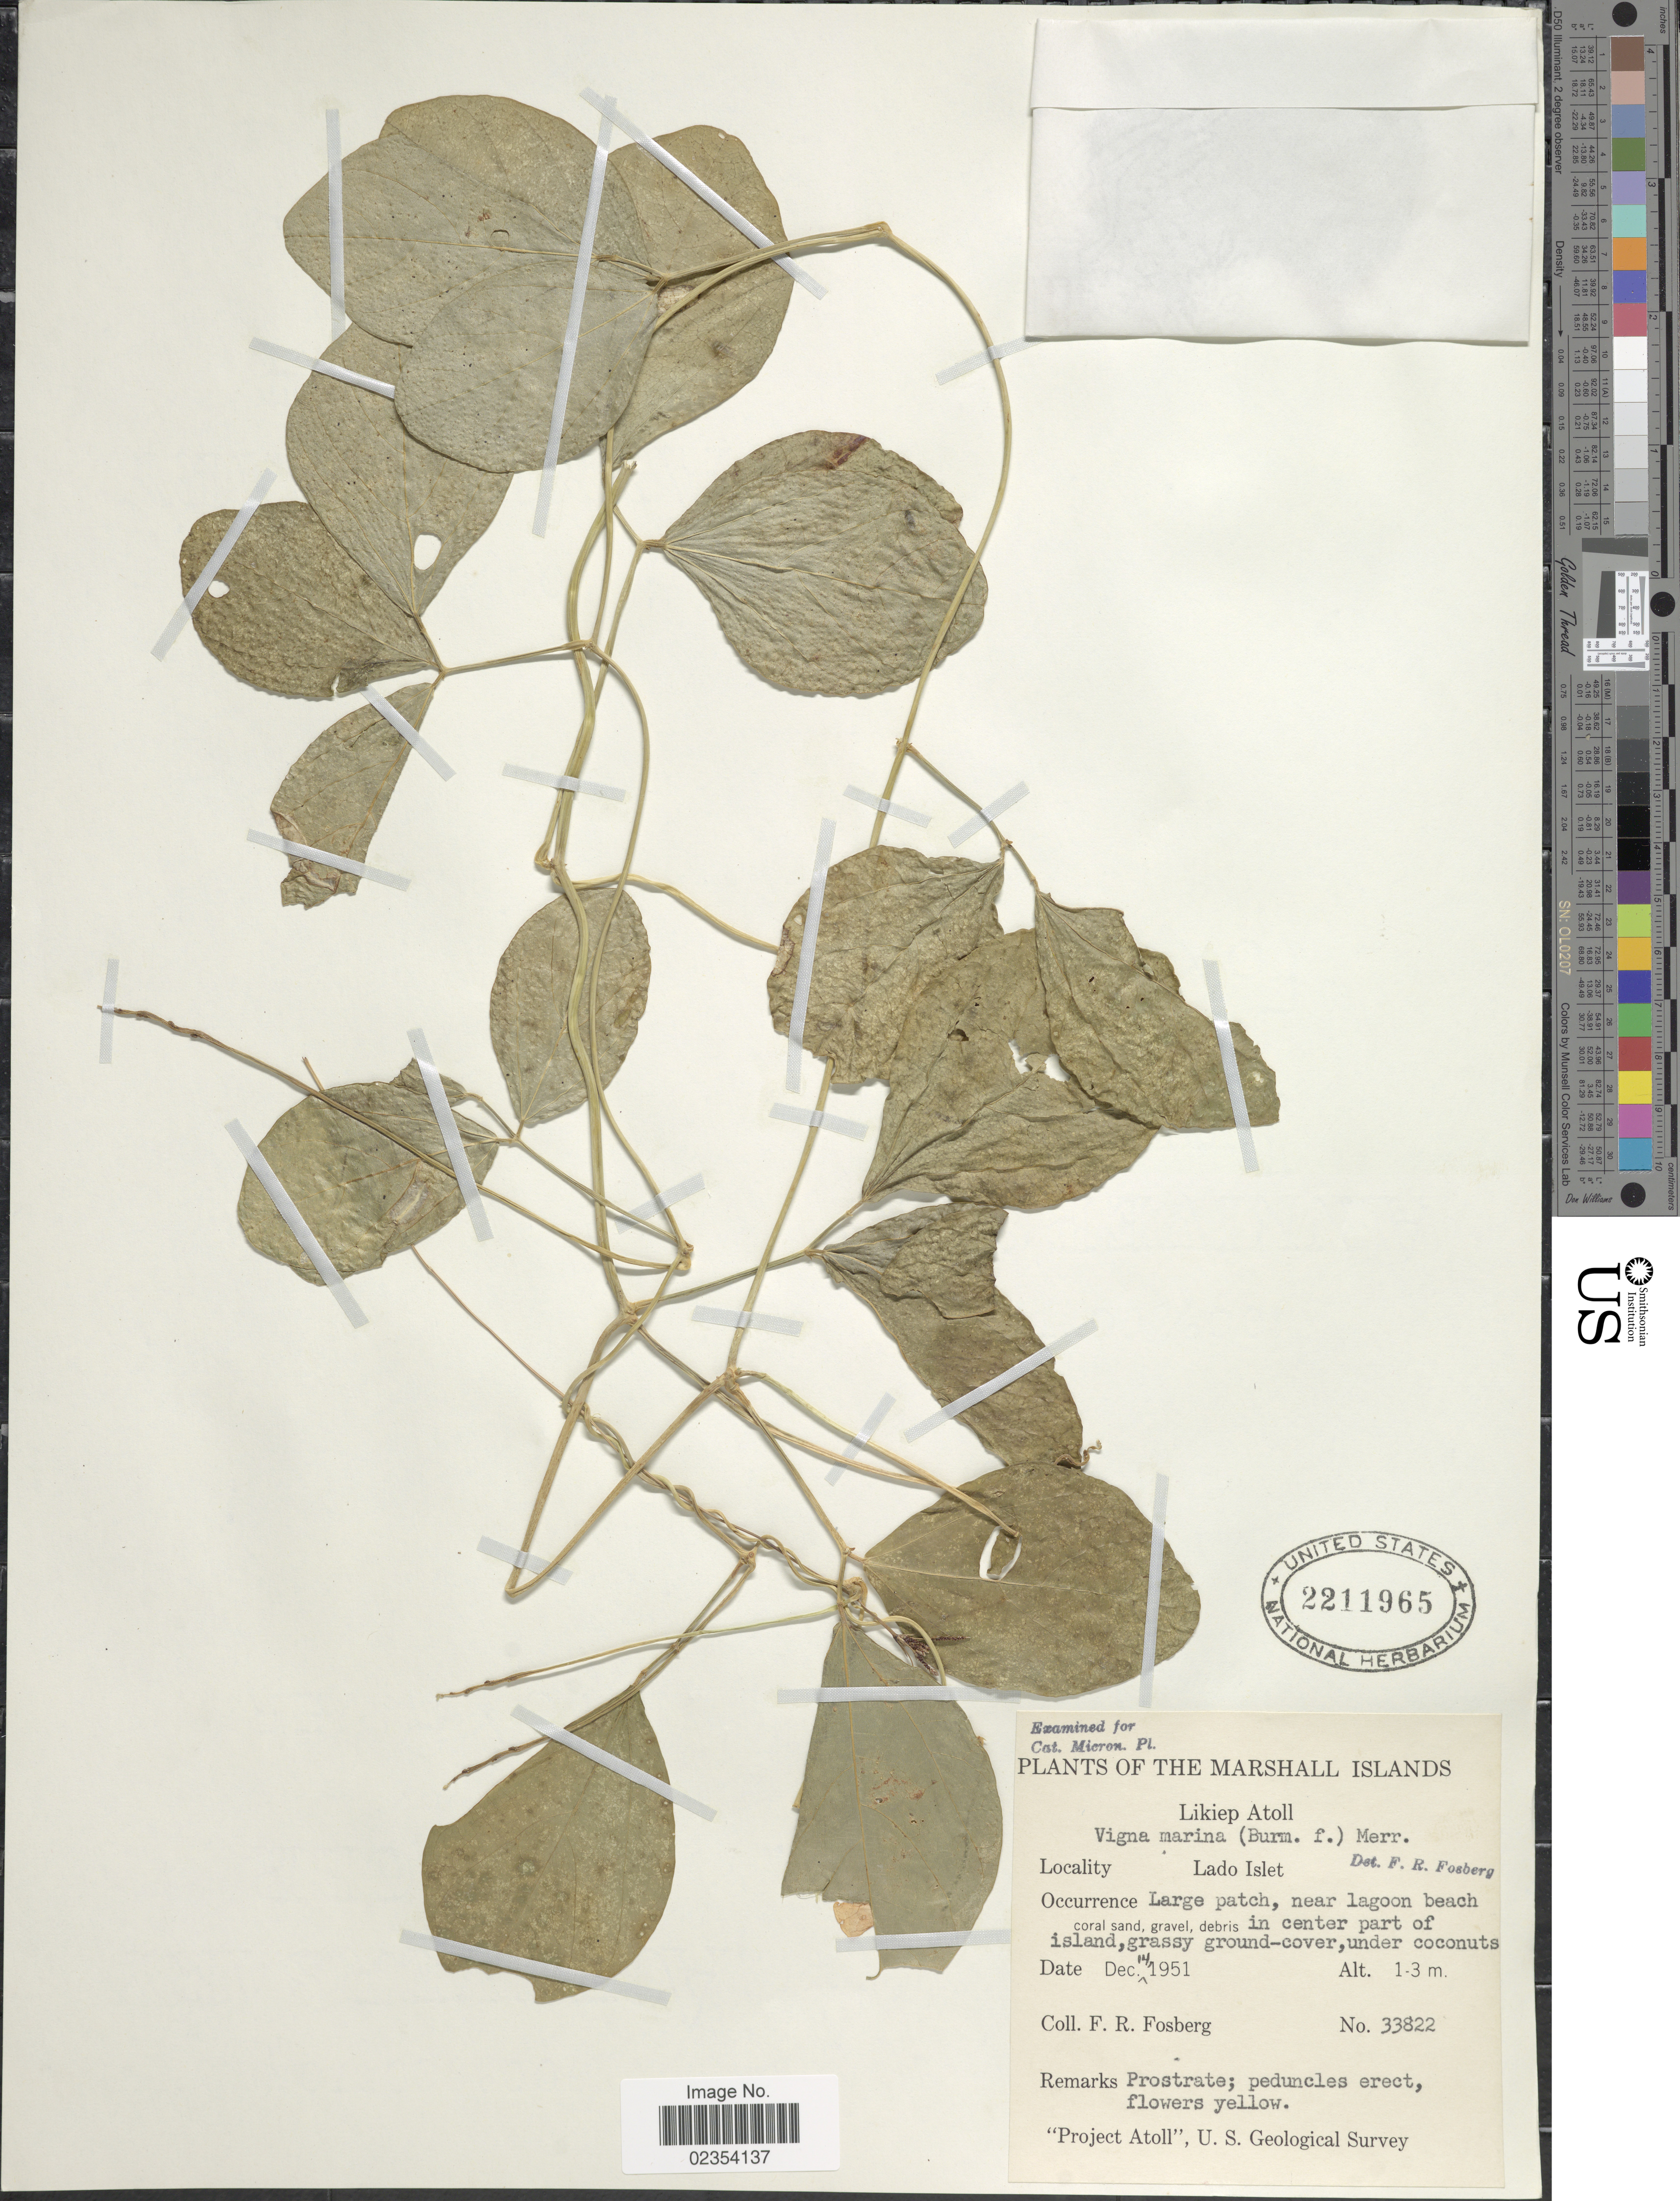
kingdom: Plantae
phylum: Tracheophyta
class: Magnoliopsida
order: Fabales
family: Fabaceae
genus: Vigna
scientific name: Vigna marina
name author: (Burm.) Merr.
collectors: F. R. Fosberg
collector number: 33822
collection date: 1951-12-11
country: Marshall Islands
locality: Likiep Atoll, Lado Islet, near lagoon beach in center part of island.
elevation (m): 1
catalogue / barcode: US 2211965